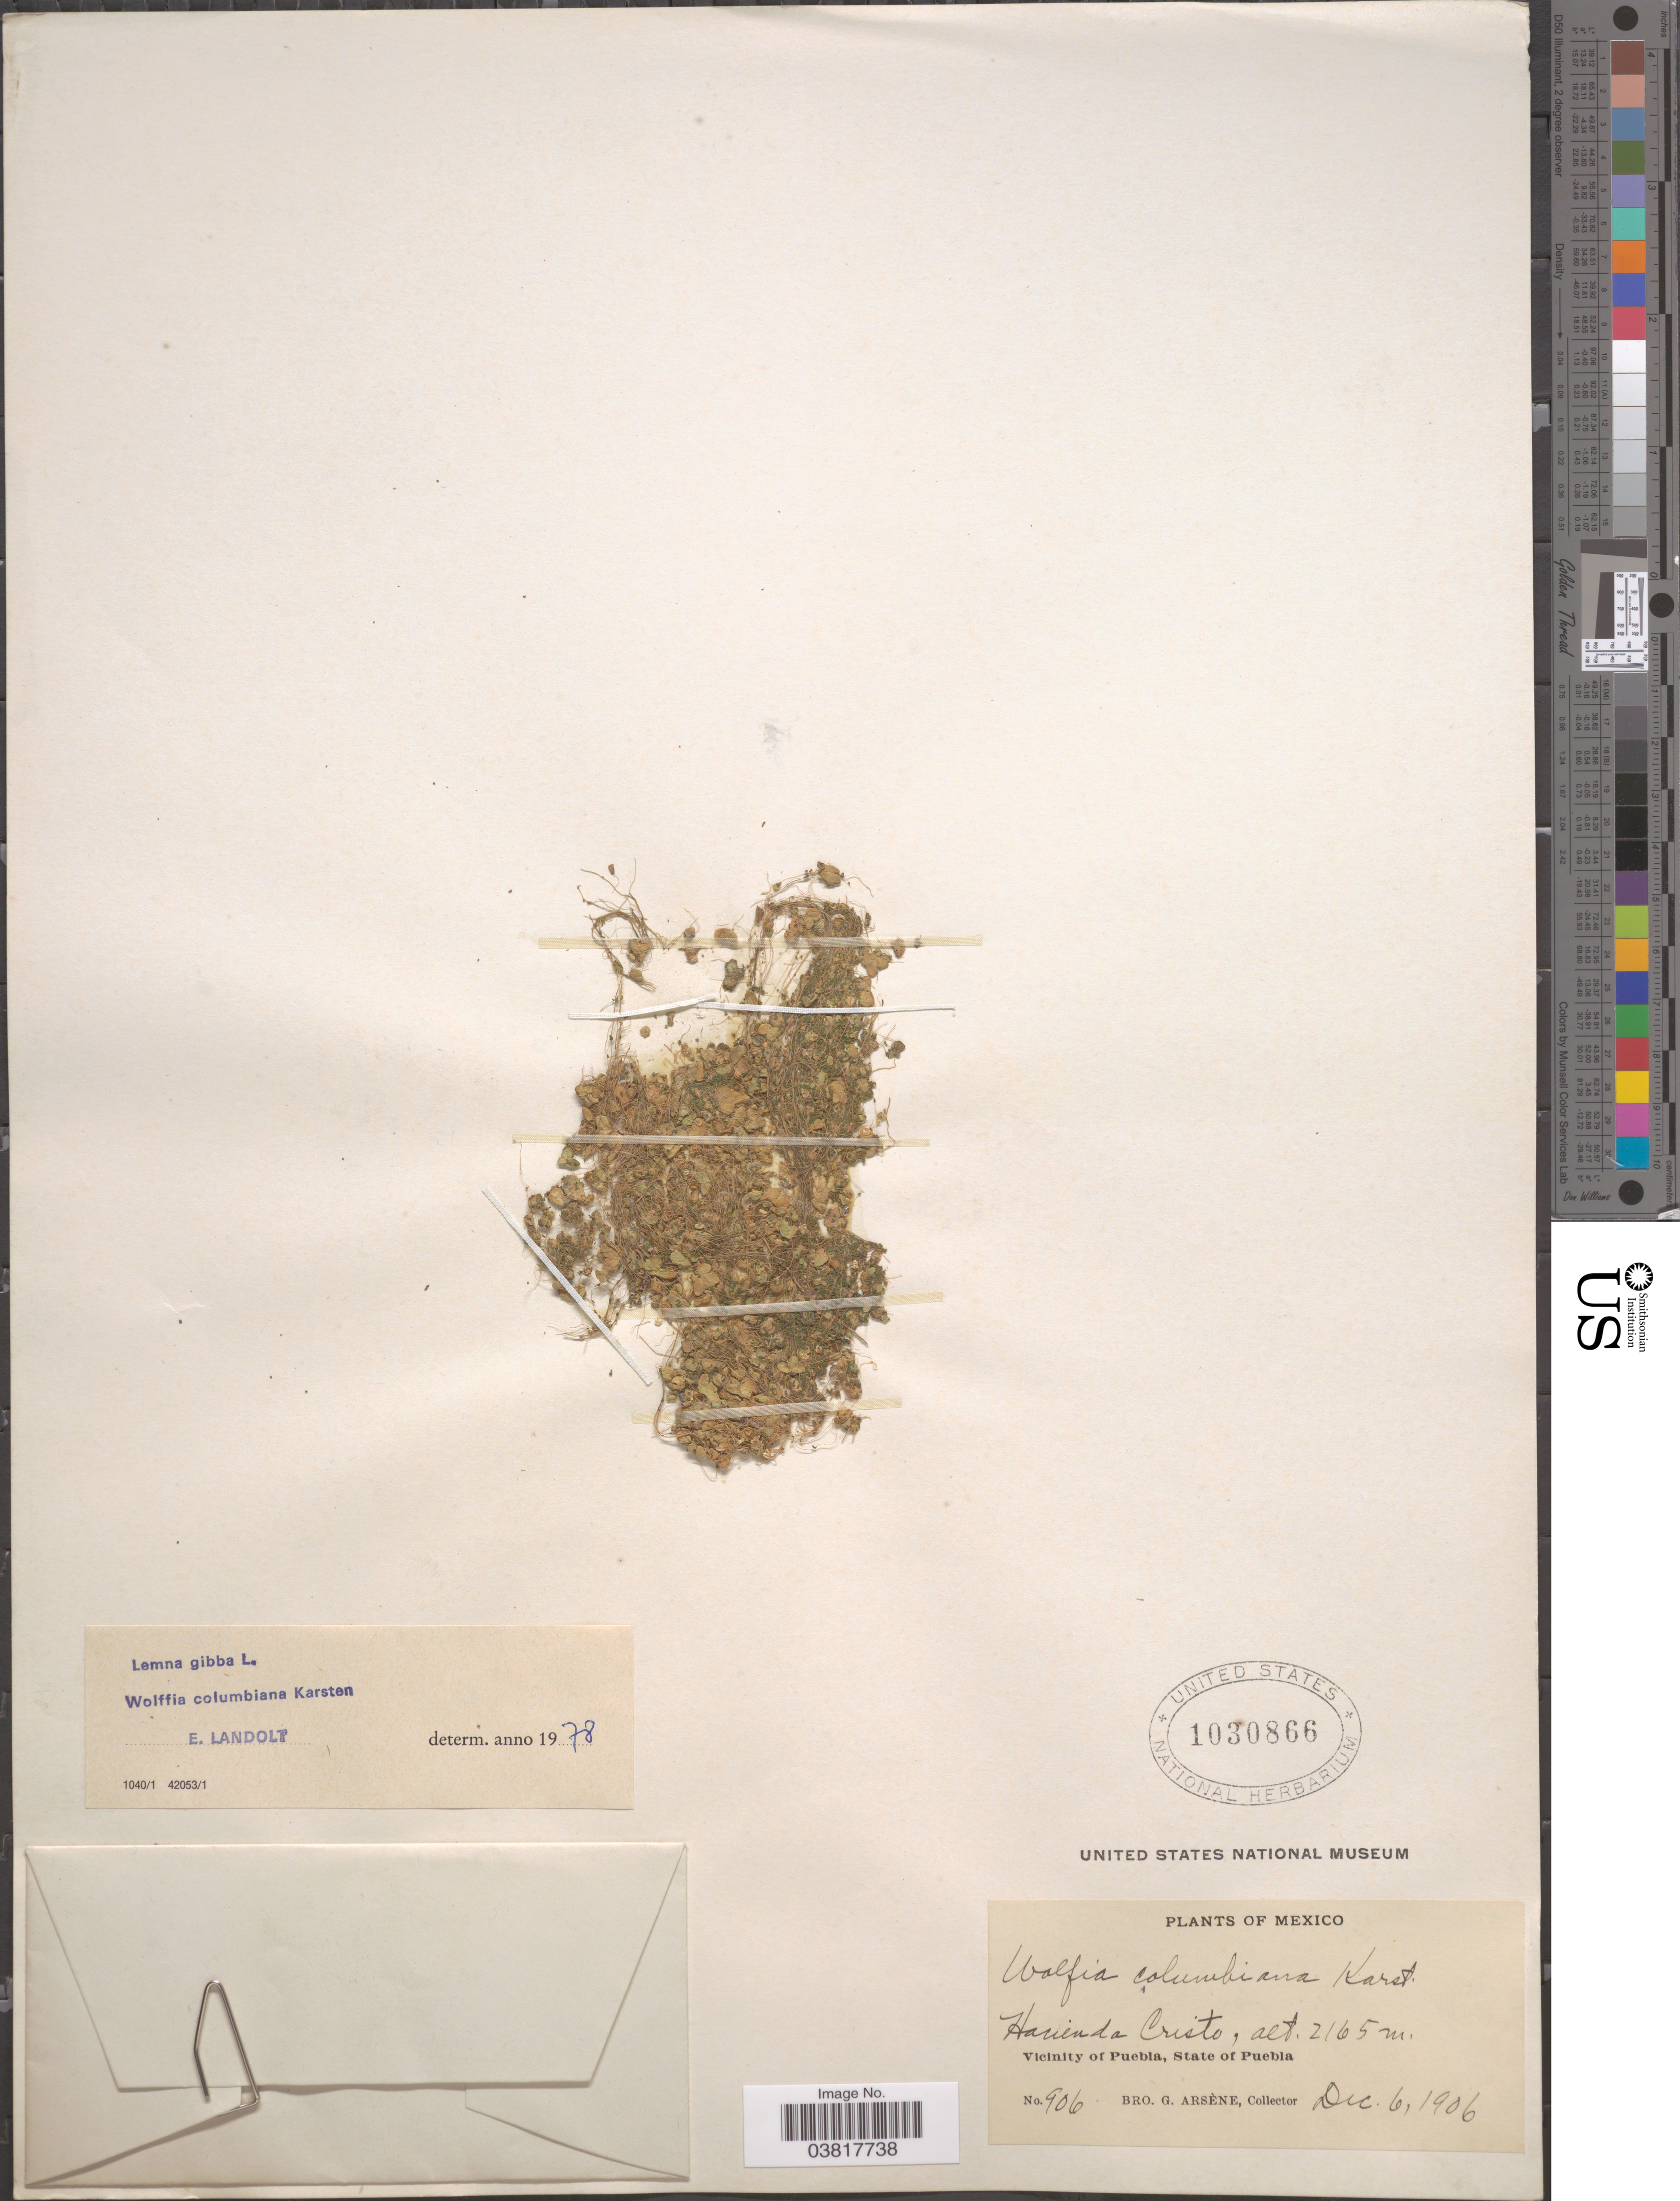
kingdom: Plantae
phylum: Tracheophyta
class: Liliopsida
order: Alismatales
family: Araceae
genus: Lemna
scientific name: Lemna gibba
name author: L.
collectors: Bro. G. Arsène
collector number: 906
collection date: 1906-12-06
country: Mexico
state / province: Puebla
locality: Hacienda Cristo. Vicinity of Puebla.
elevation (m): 2165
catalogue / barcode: US 1030866